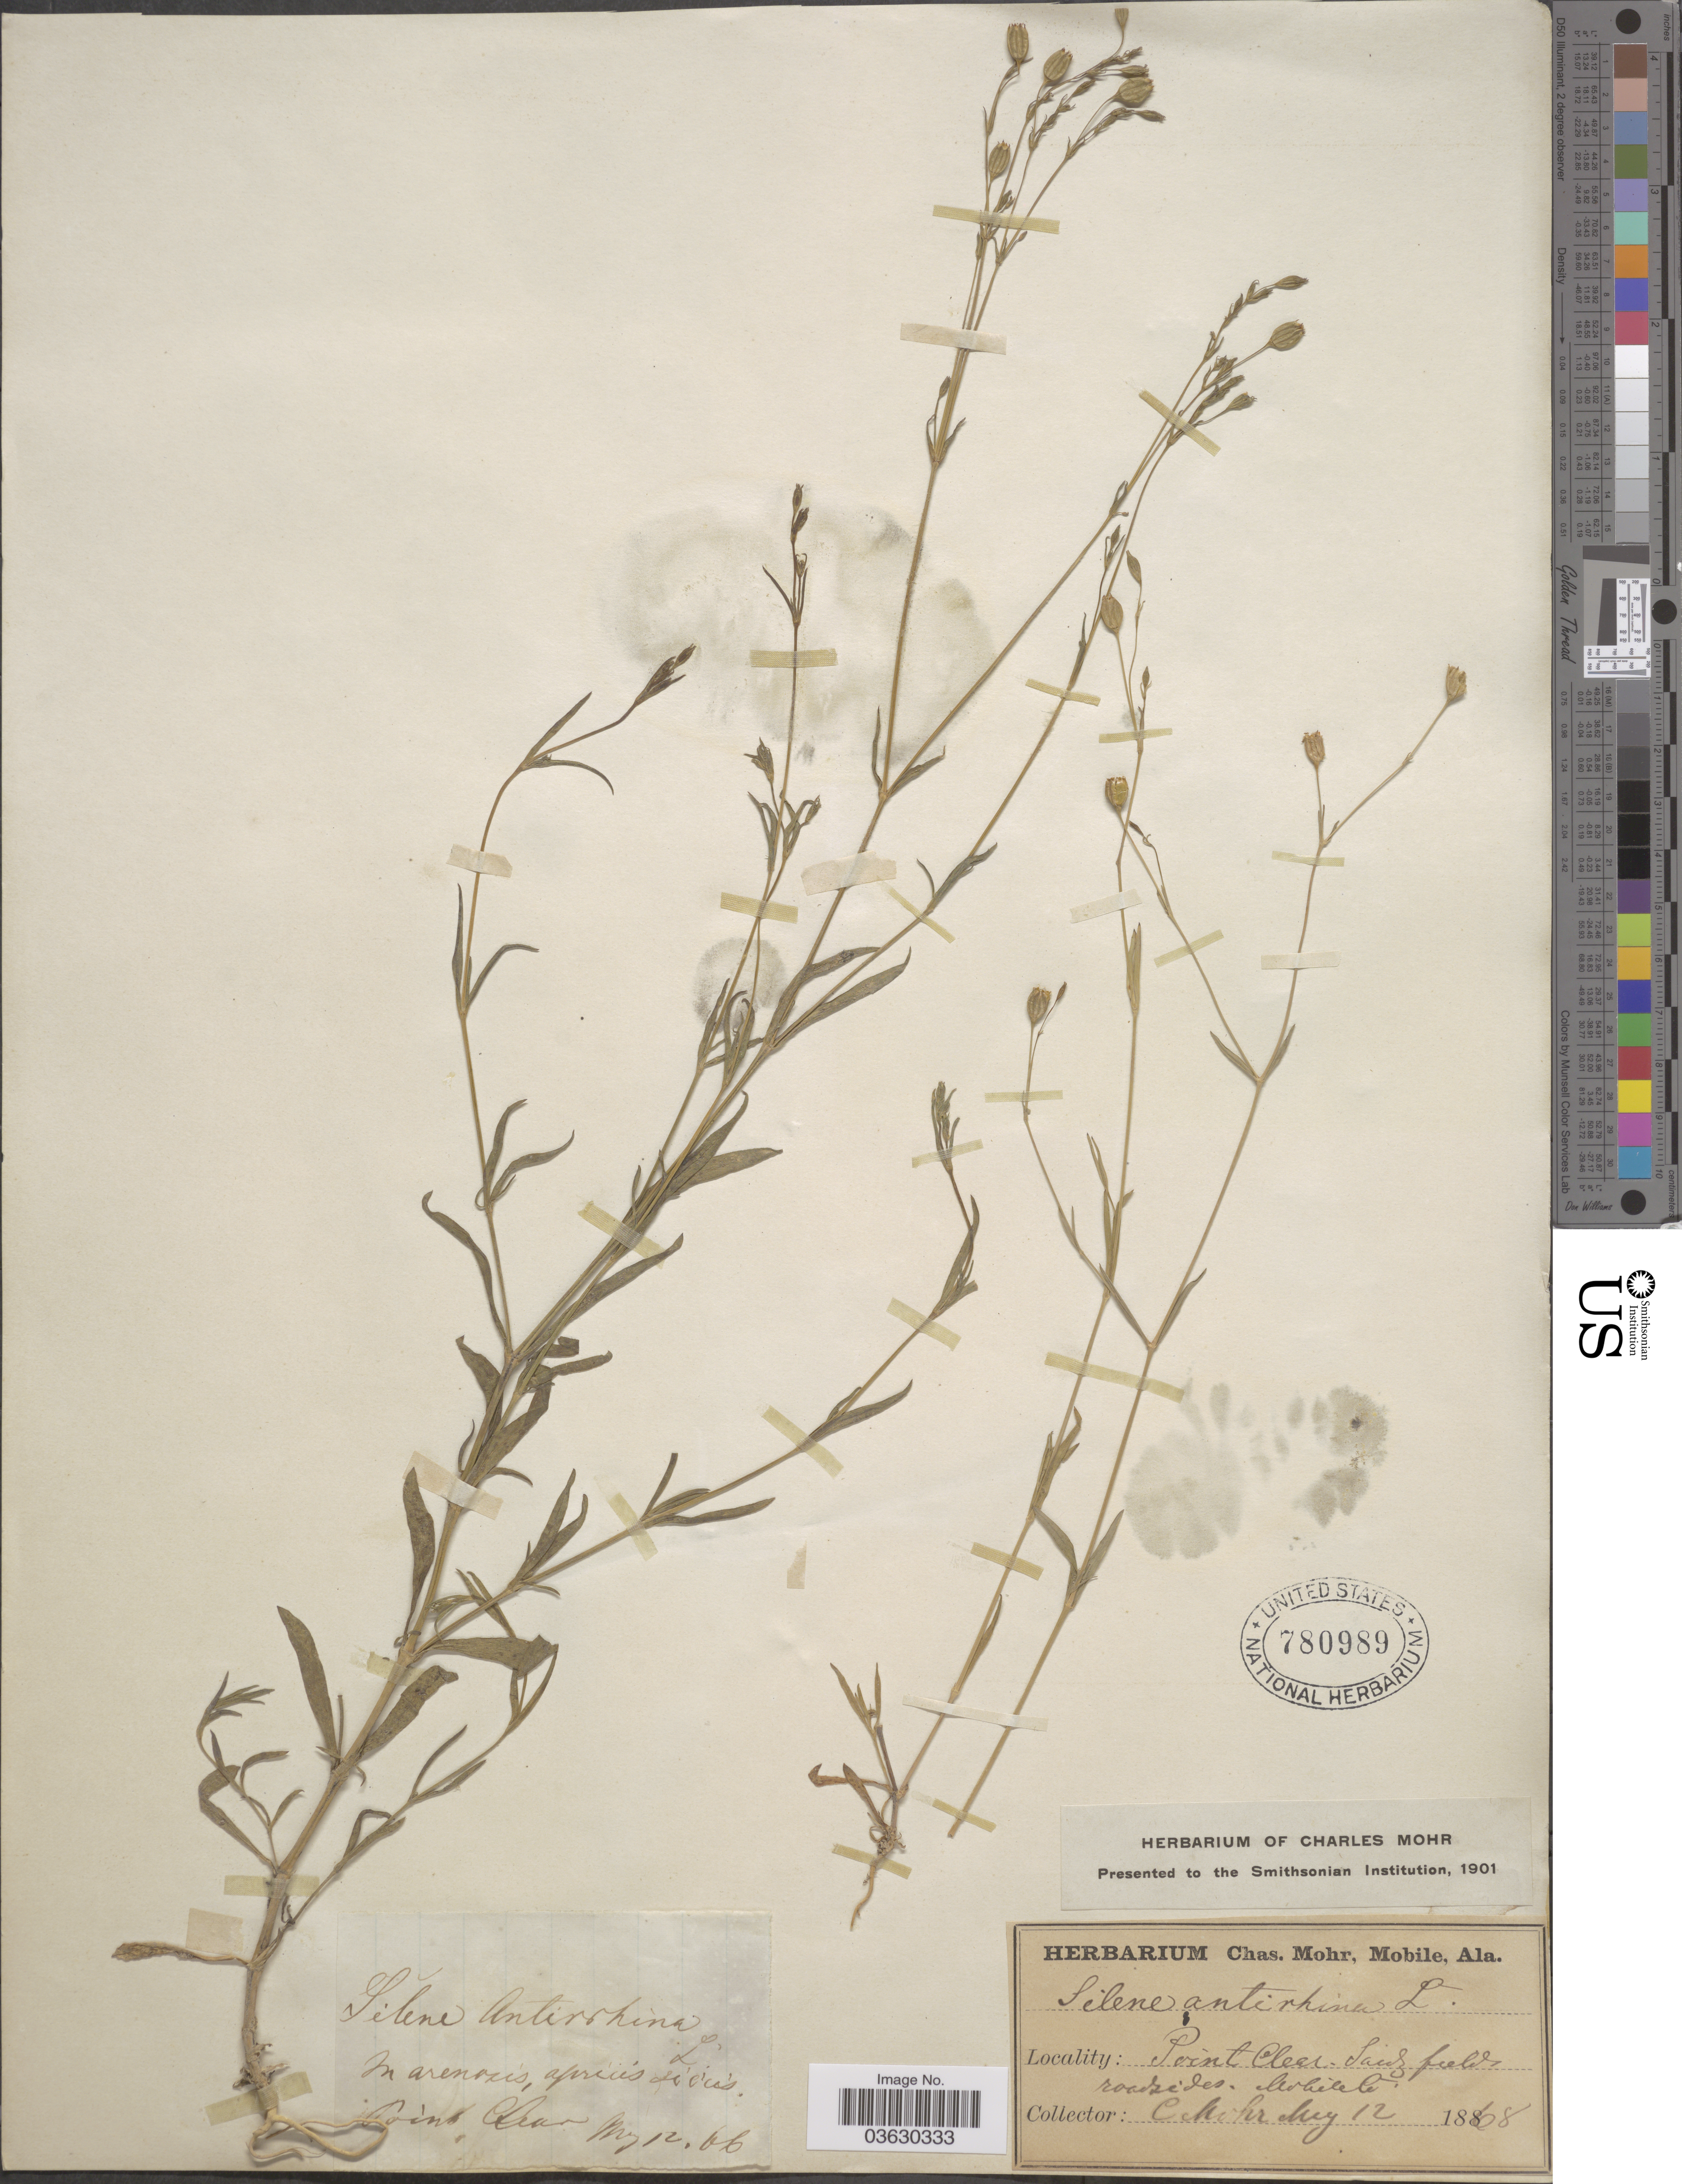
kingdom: Plantae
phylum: Tracheophyta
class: Magnoliopsida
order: Caryophyllales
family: Caryophyllaceae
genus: Silene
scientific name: Silene antirrhina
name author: L.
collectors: C. T. Mohr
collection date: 1868-05-12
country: United States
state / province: Alabama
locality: Point Clear. Mobile Co.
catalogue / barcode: US 780989